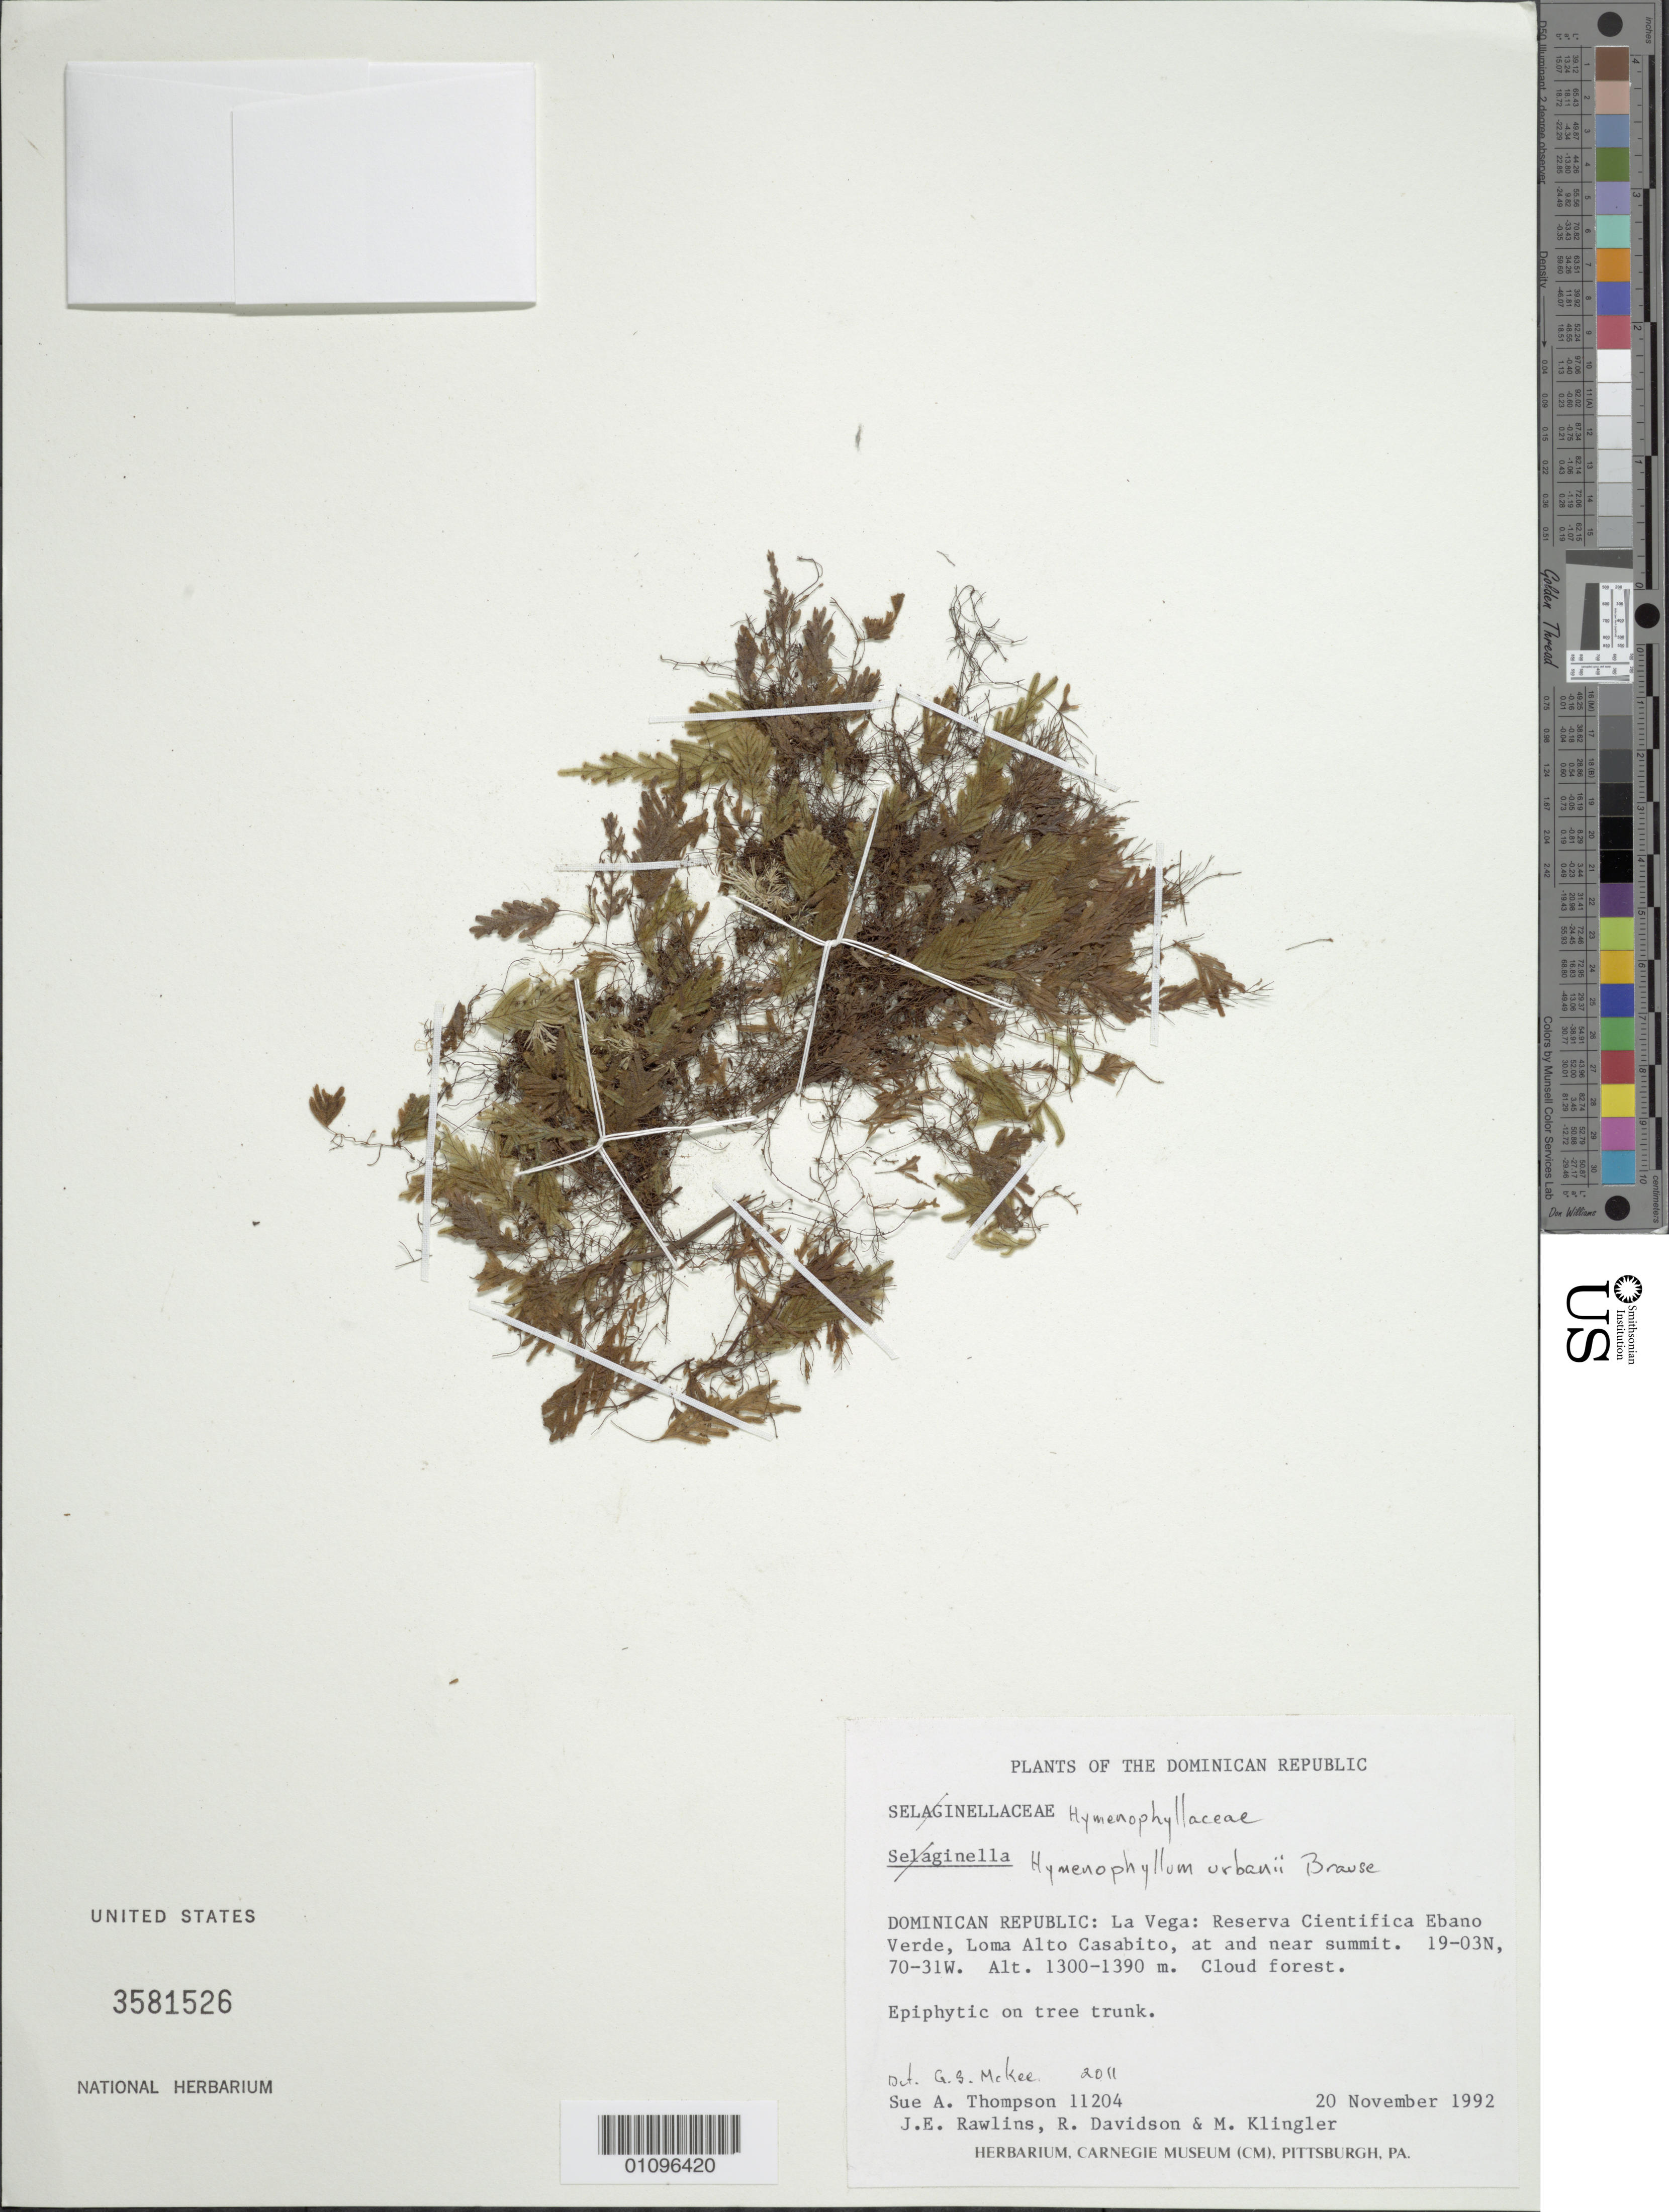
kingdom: Plantae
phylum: Tracheophyta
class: Polypodiopsida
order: Hymenophyllales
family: Hymenophyllaceae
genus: Hymenophyllum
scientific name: Hymenophyllum urbanii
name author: Brause in Urb.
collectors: S. A. Thompson, J. Rawlins, R. Davidson & M. Klingler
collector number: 11204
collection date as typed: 20 Nov 1992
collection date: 1992-11-20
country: Dominican Republic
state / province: La Vega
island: Hispaniola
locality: Reserva Cientifica Ebano Verde, Loma Alto Casabito, at and near summit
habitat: Cloud forest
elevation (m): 1300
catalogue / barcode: US 3581526